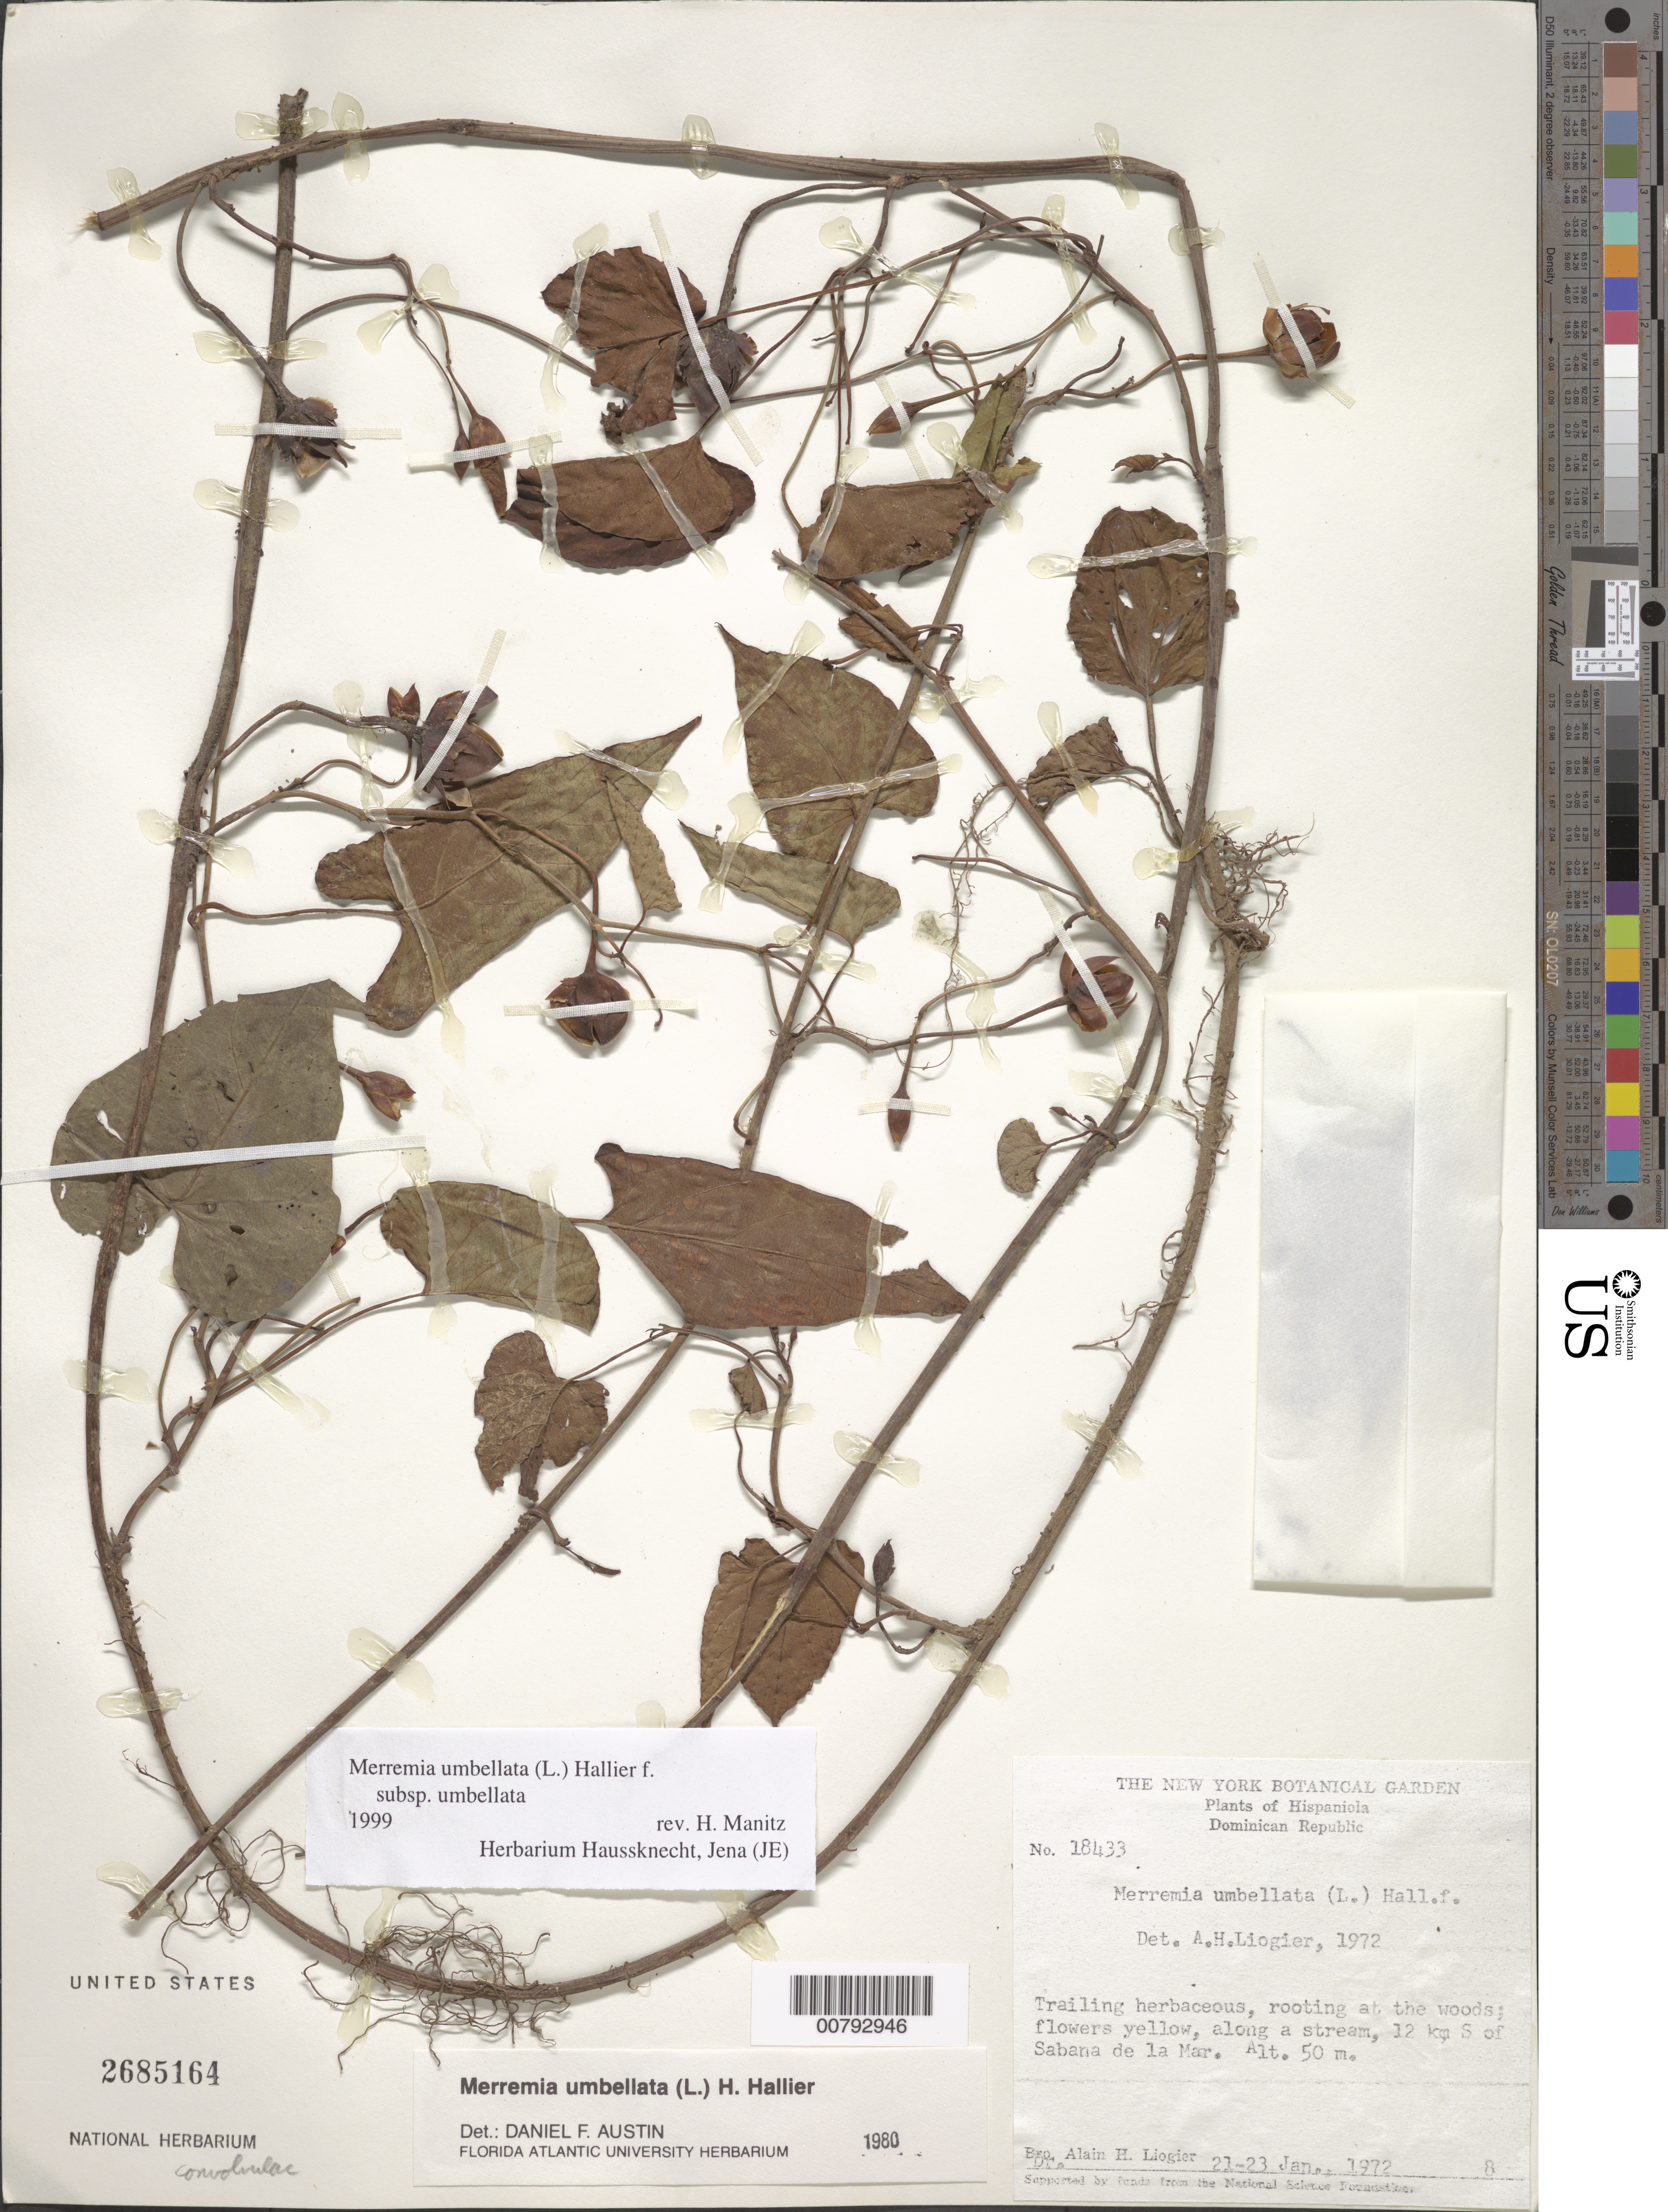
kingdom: Plantae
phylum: Tracheophyta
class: Magnoliopsida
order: Solanales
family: Convolvulaceae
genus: Camonea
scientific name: Camonea umbellata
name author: (L.) A. R. Simões & Staples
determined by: Strong, Mark T., (BOT), Smithsonian Institution - National Museum of Natural History (UNITED STATES)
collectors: A. H. Liogier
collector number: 18433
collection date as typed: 21 Jan 1972 to 23 Jan 1972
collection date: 1972-01-21/1972-01-23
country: Dominican Republic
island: Hispaniola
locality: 12 km S of Sabana de la Mar.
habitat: Along a stream.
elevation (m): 50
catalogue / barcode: US 2685164